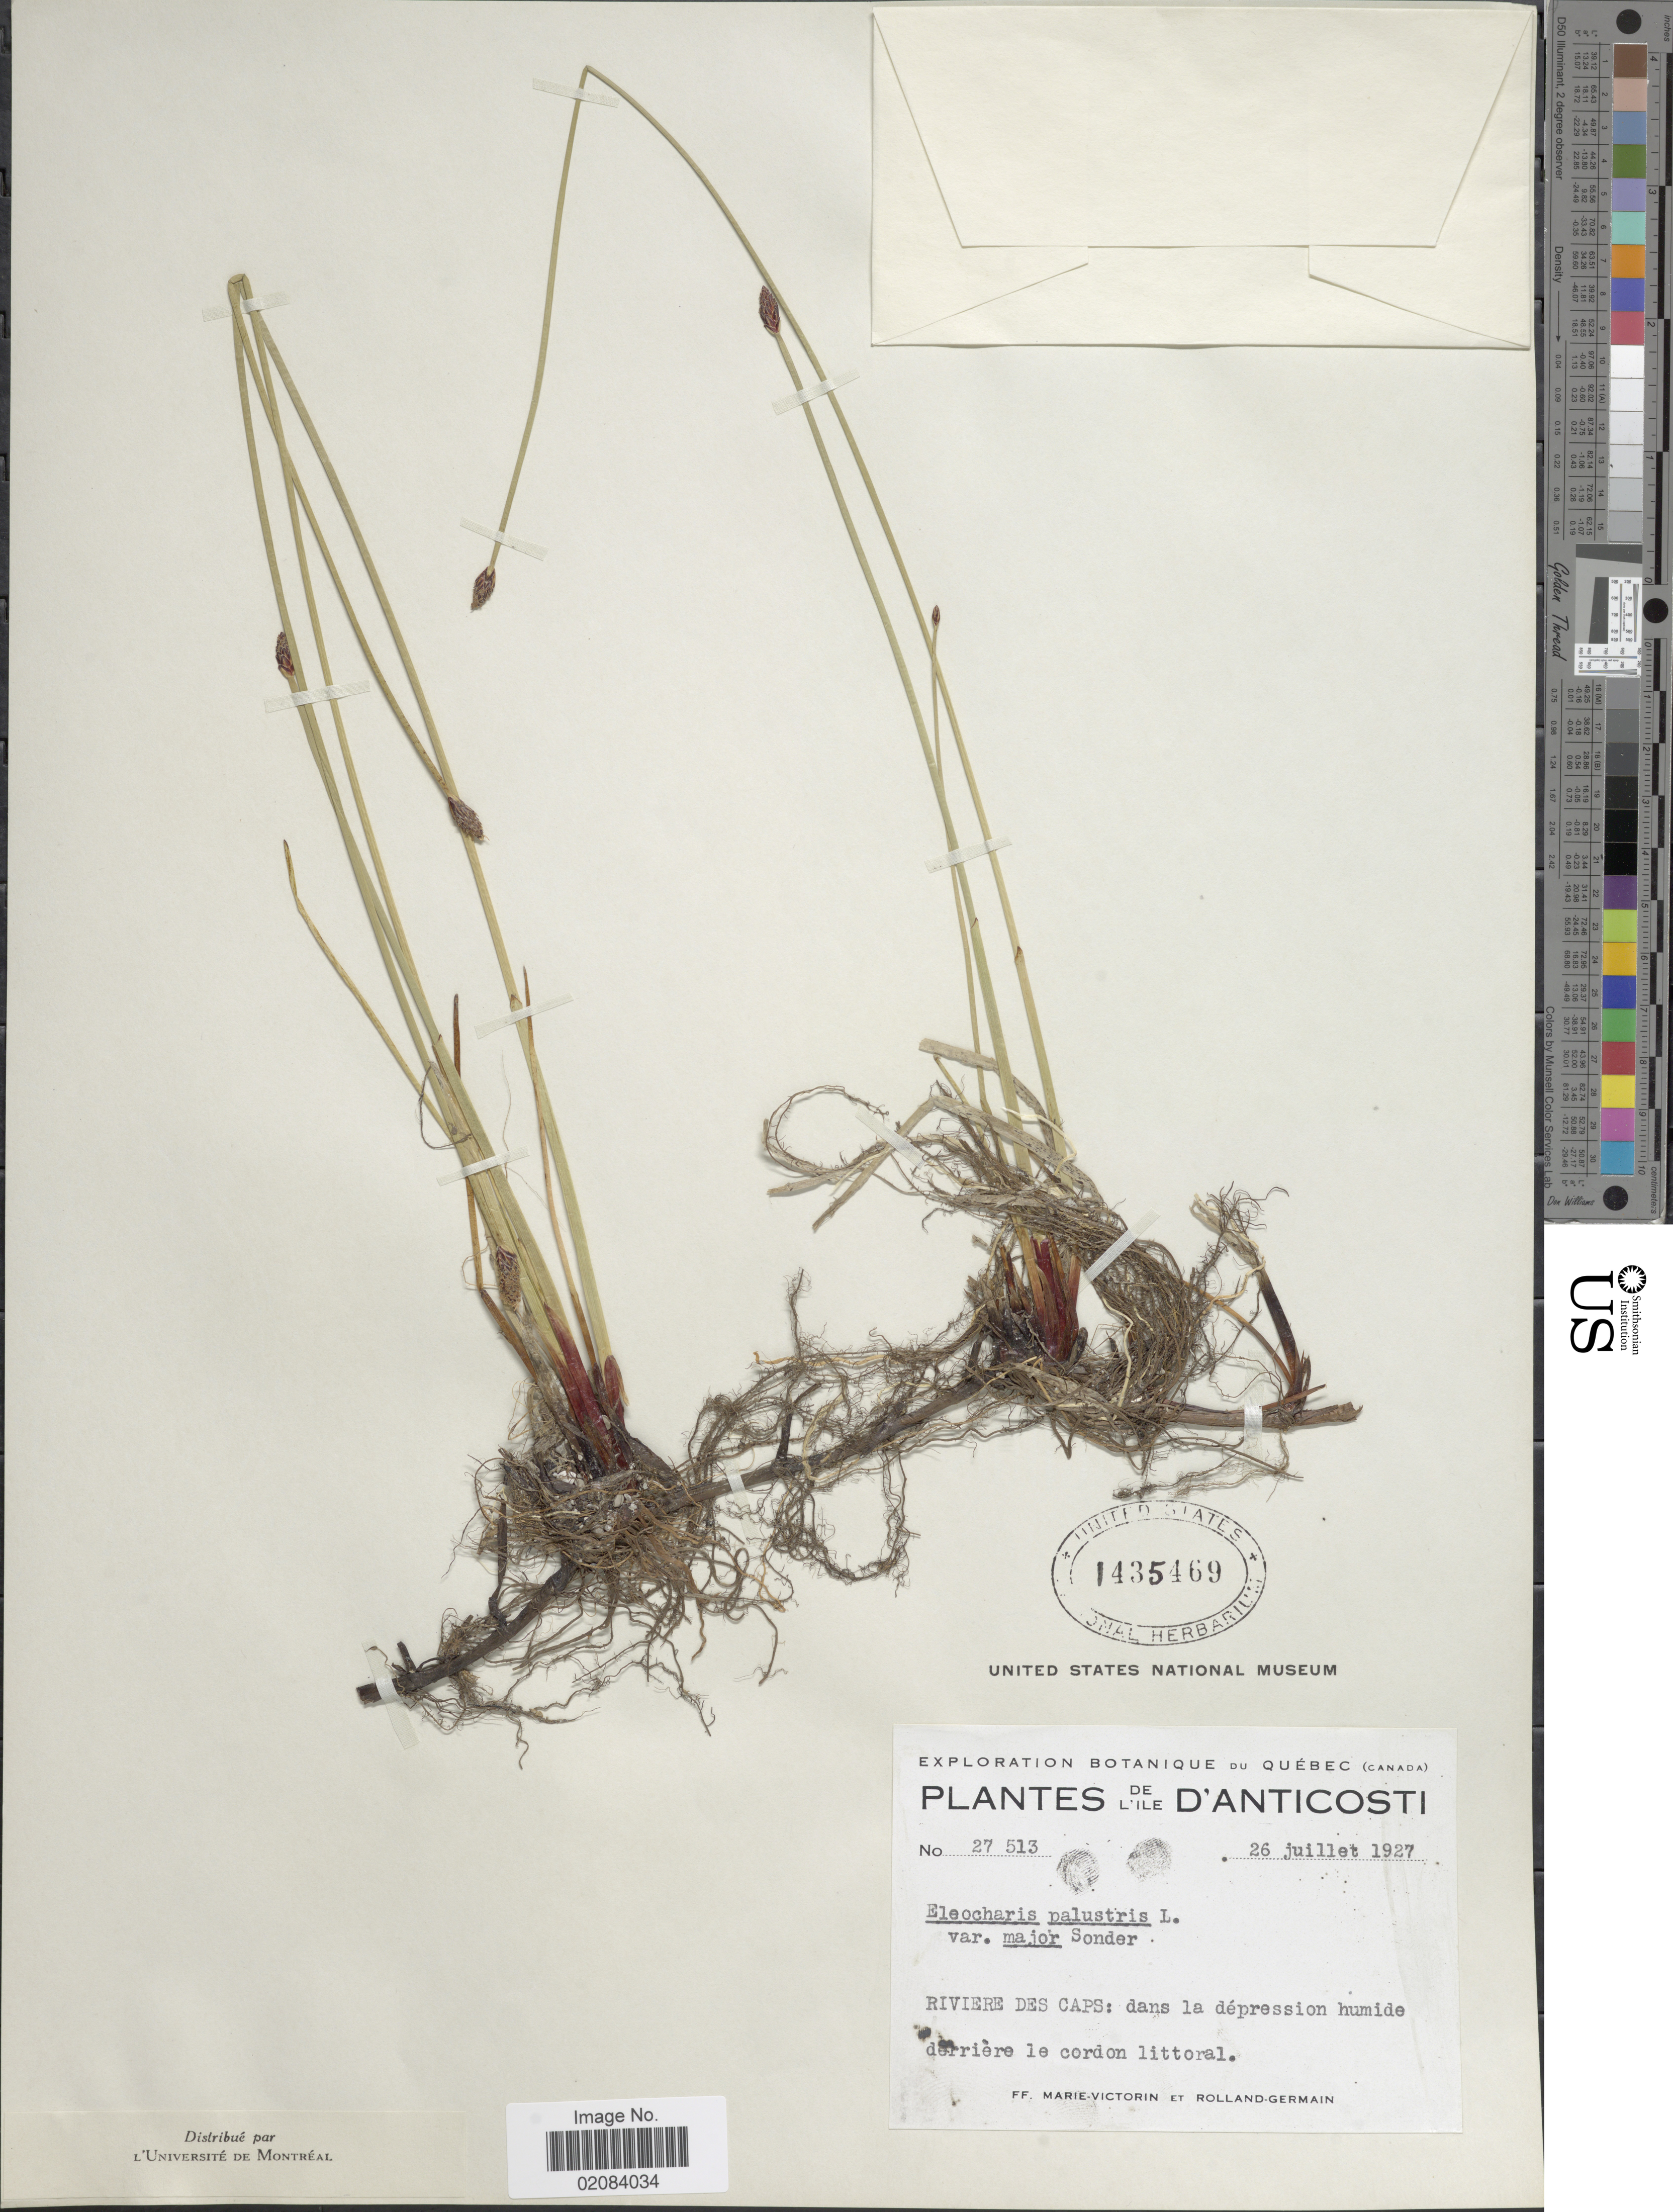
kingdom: Plantae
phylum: Tracheophyta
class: Liliopsida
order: Poales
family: Cyperaceae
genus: Eleocharis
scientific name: Eleocharis palustris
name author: (L.) Roem. & Schult.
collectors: F. Marie-Victorin & Rolland-Germain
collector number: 27513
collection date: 1927-07-26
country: Canada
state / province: Quebec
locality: D'Anticosti. Riviere des Caps: dans la depression humide. derriere le cordon littoral.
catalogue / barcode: US 1435469